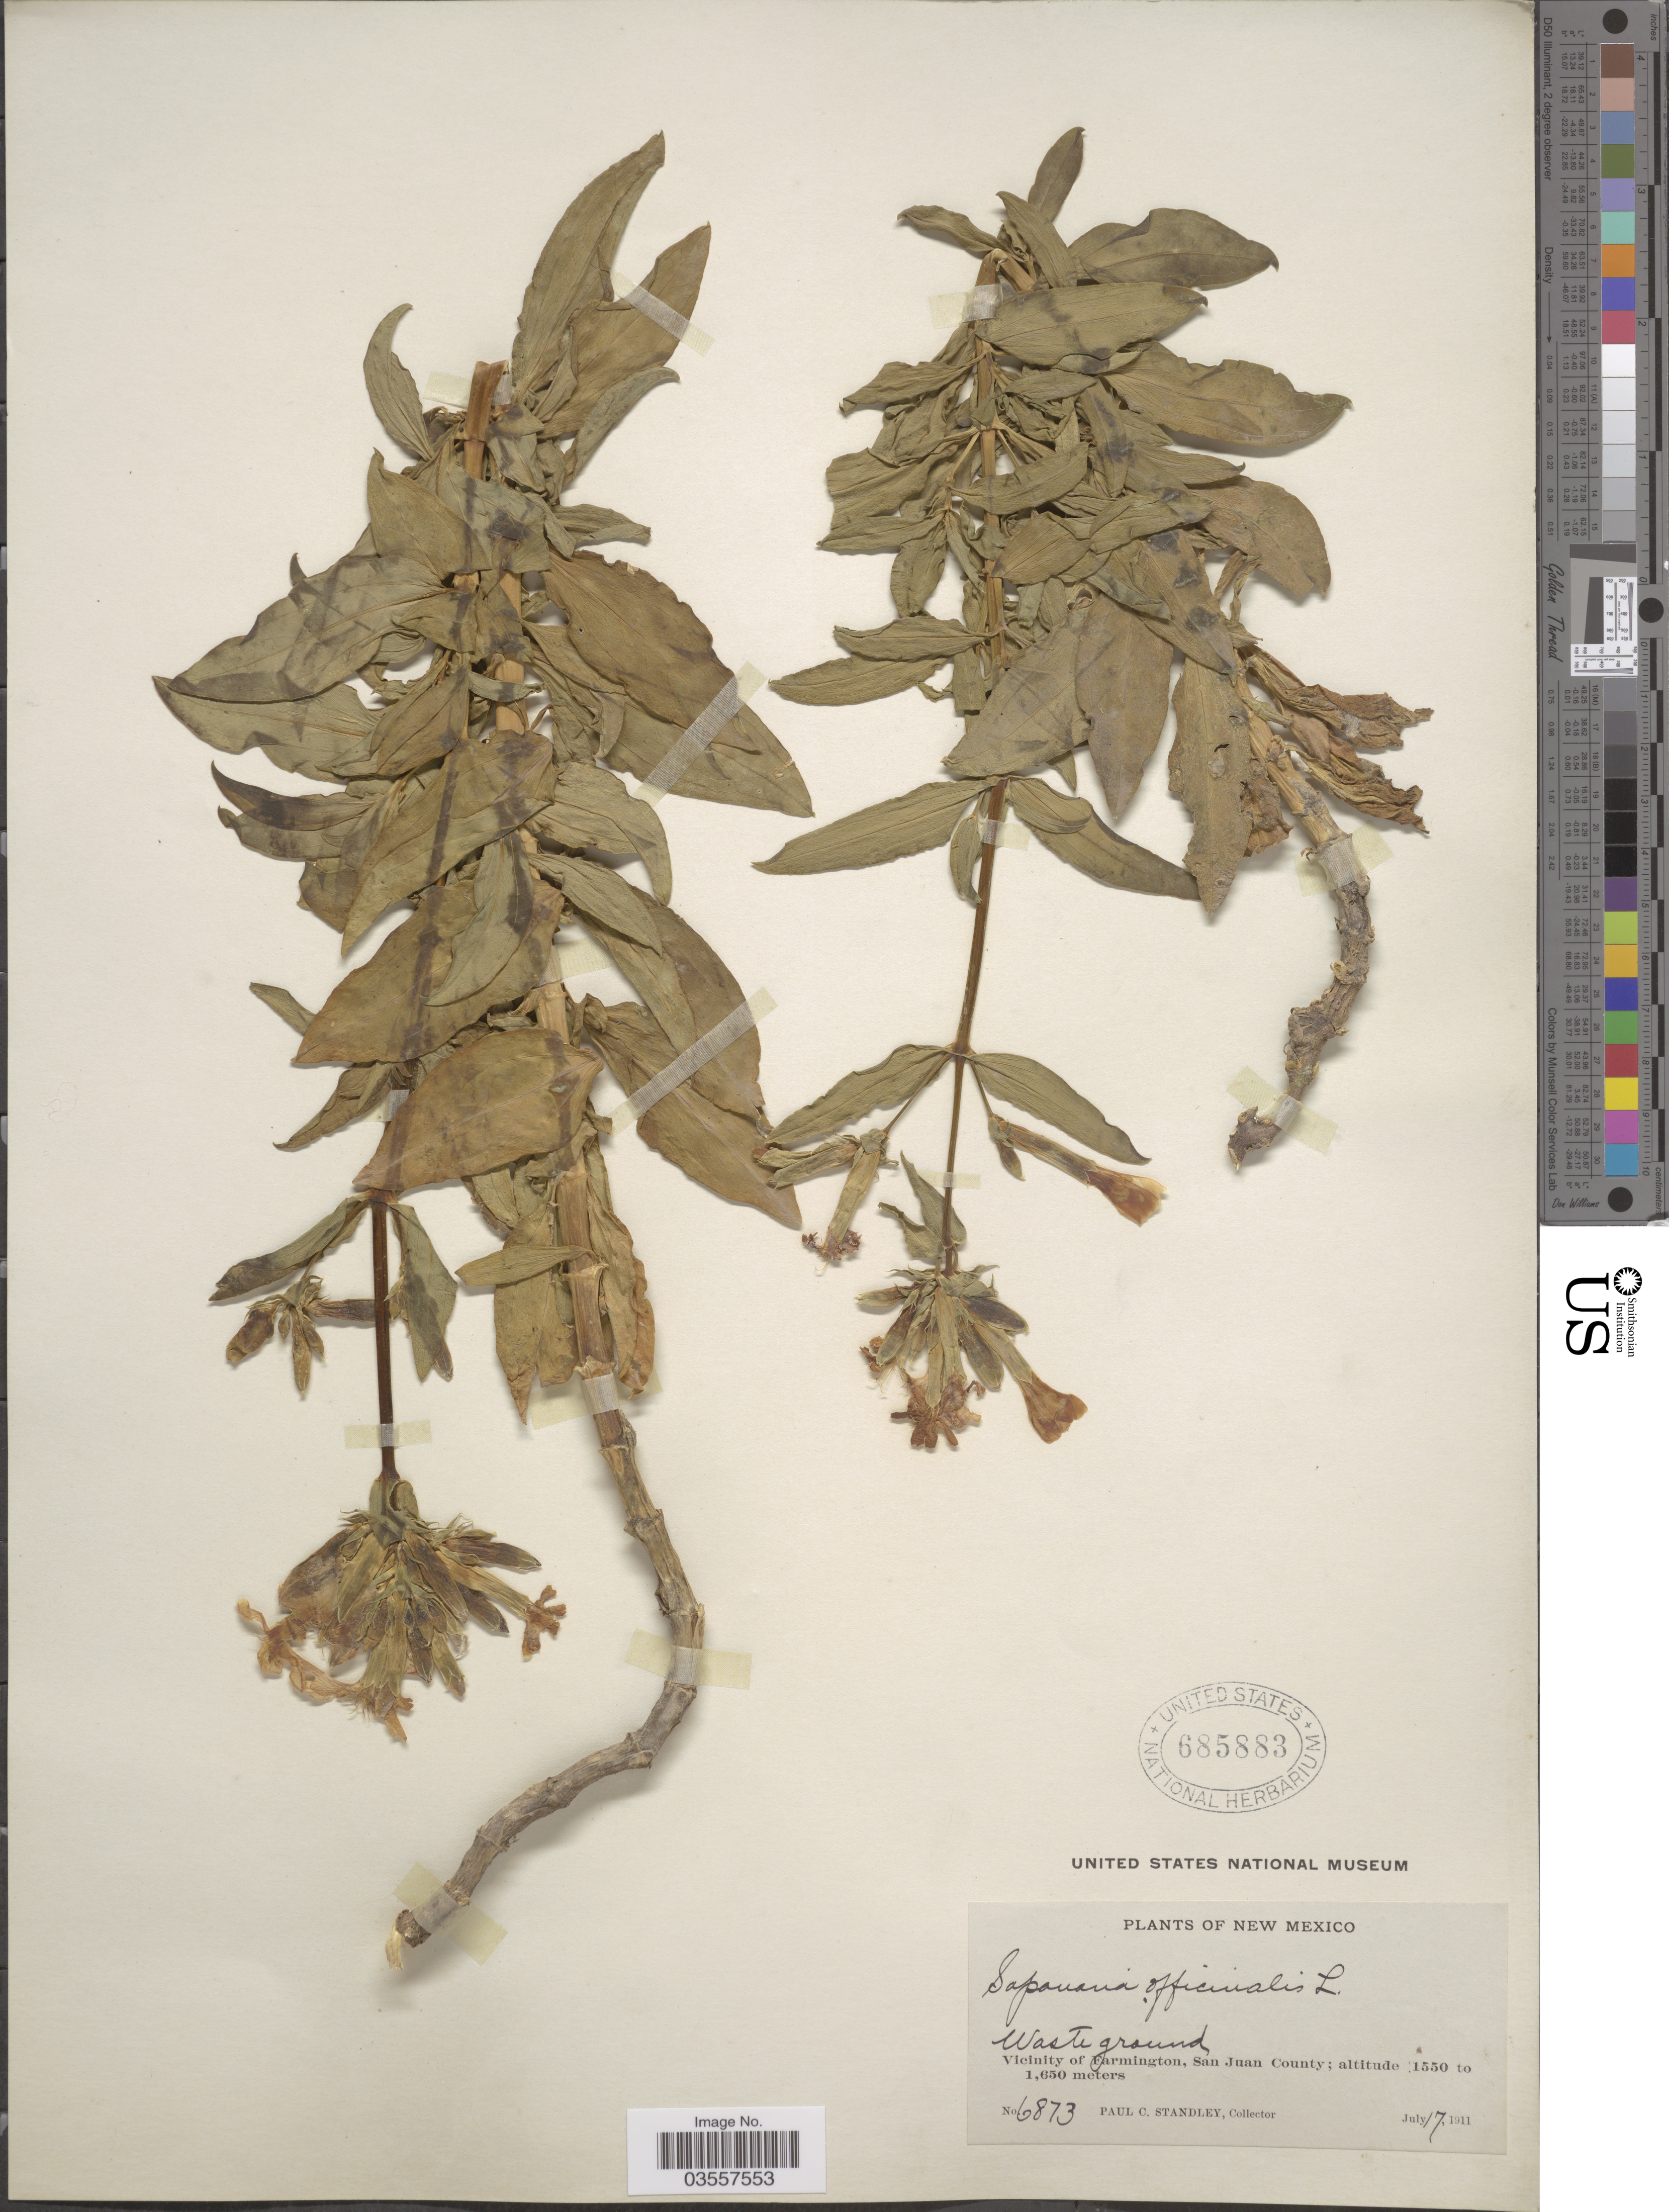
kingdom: Plantae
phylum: Tracheophyta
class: Magnoliopsida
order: Caryophyllales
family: Caryophyllaceae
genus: Saponaria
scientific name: Saponaria officinalis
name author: L.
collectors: P. C. Standley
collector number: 6873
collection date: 1911-07-17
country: United States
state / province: New Mexico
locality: Vicinity of Farmington, San Juan County.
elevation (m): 1550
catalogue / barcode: US 685883